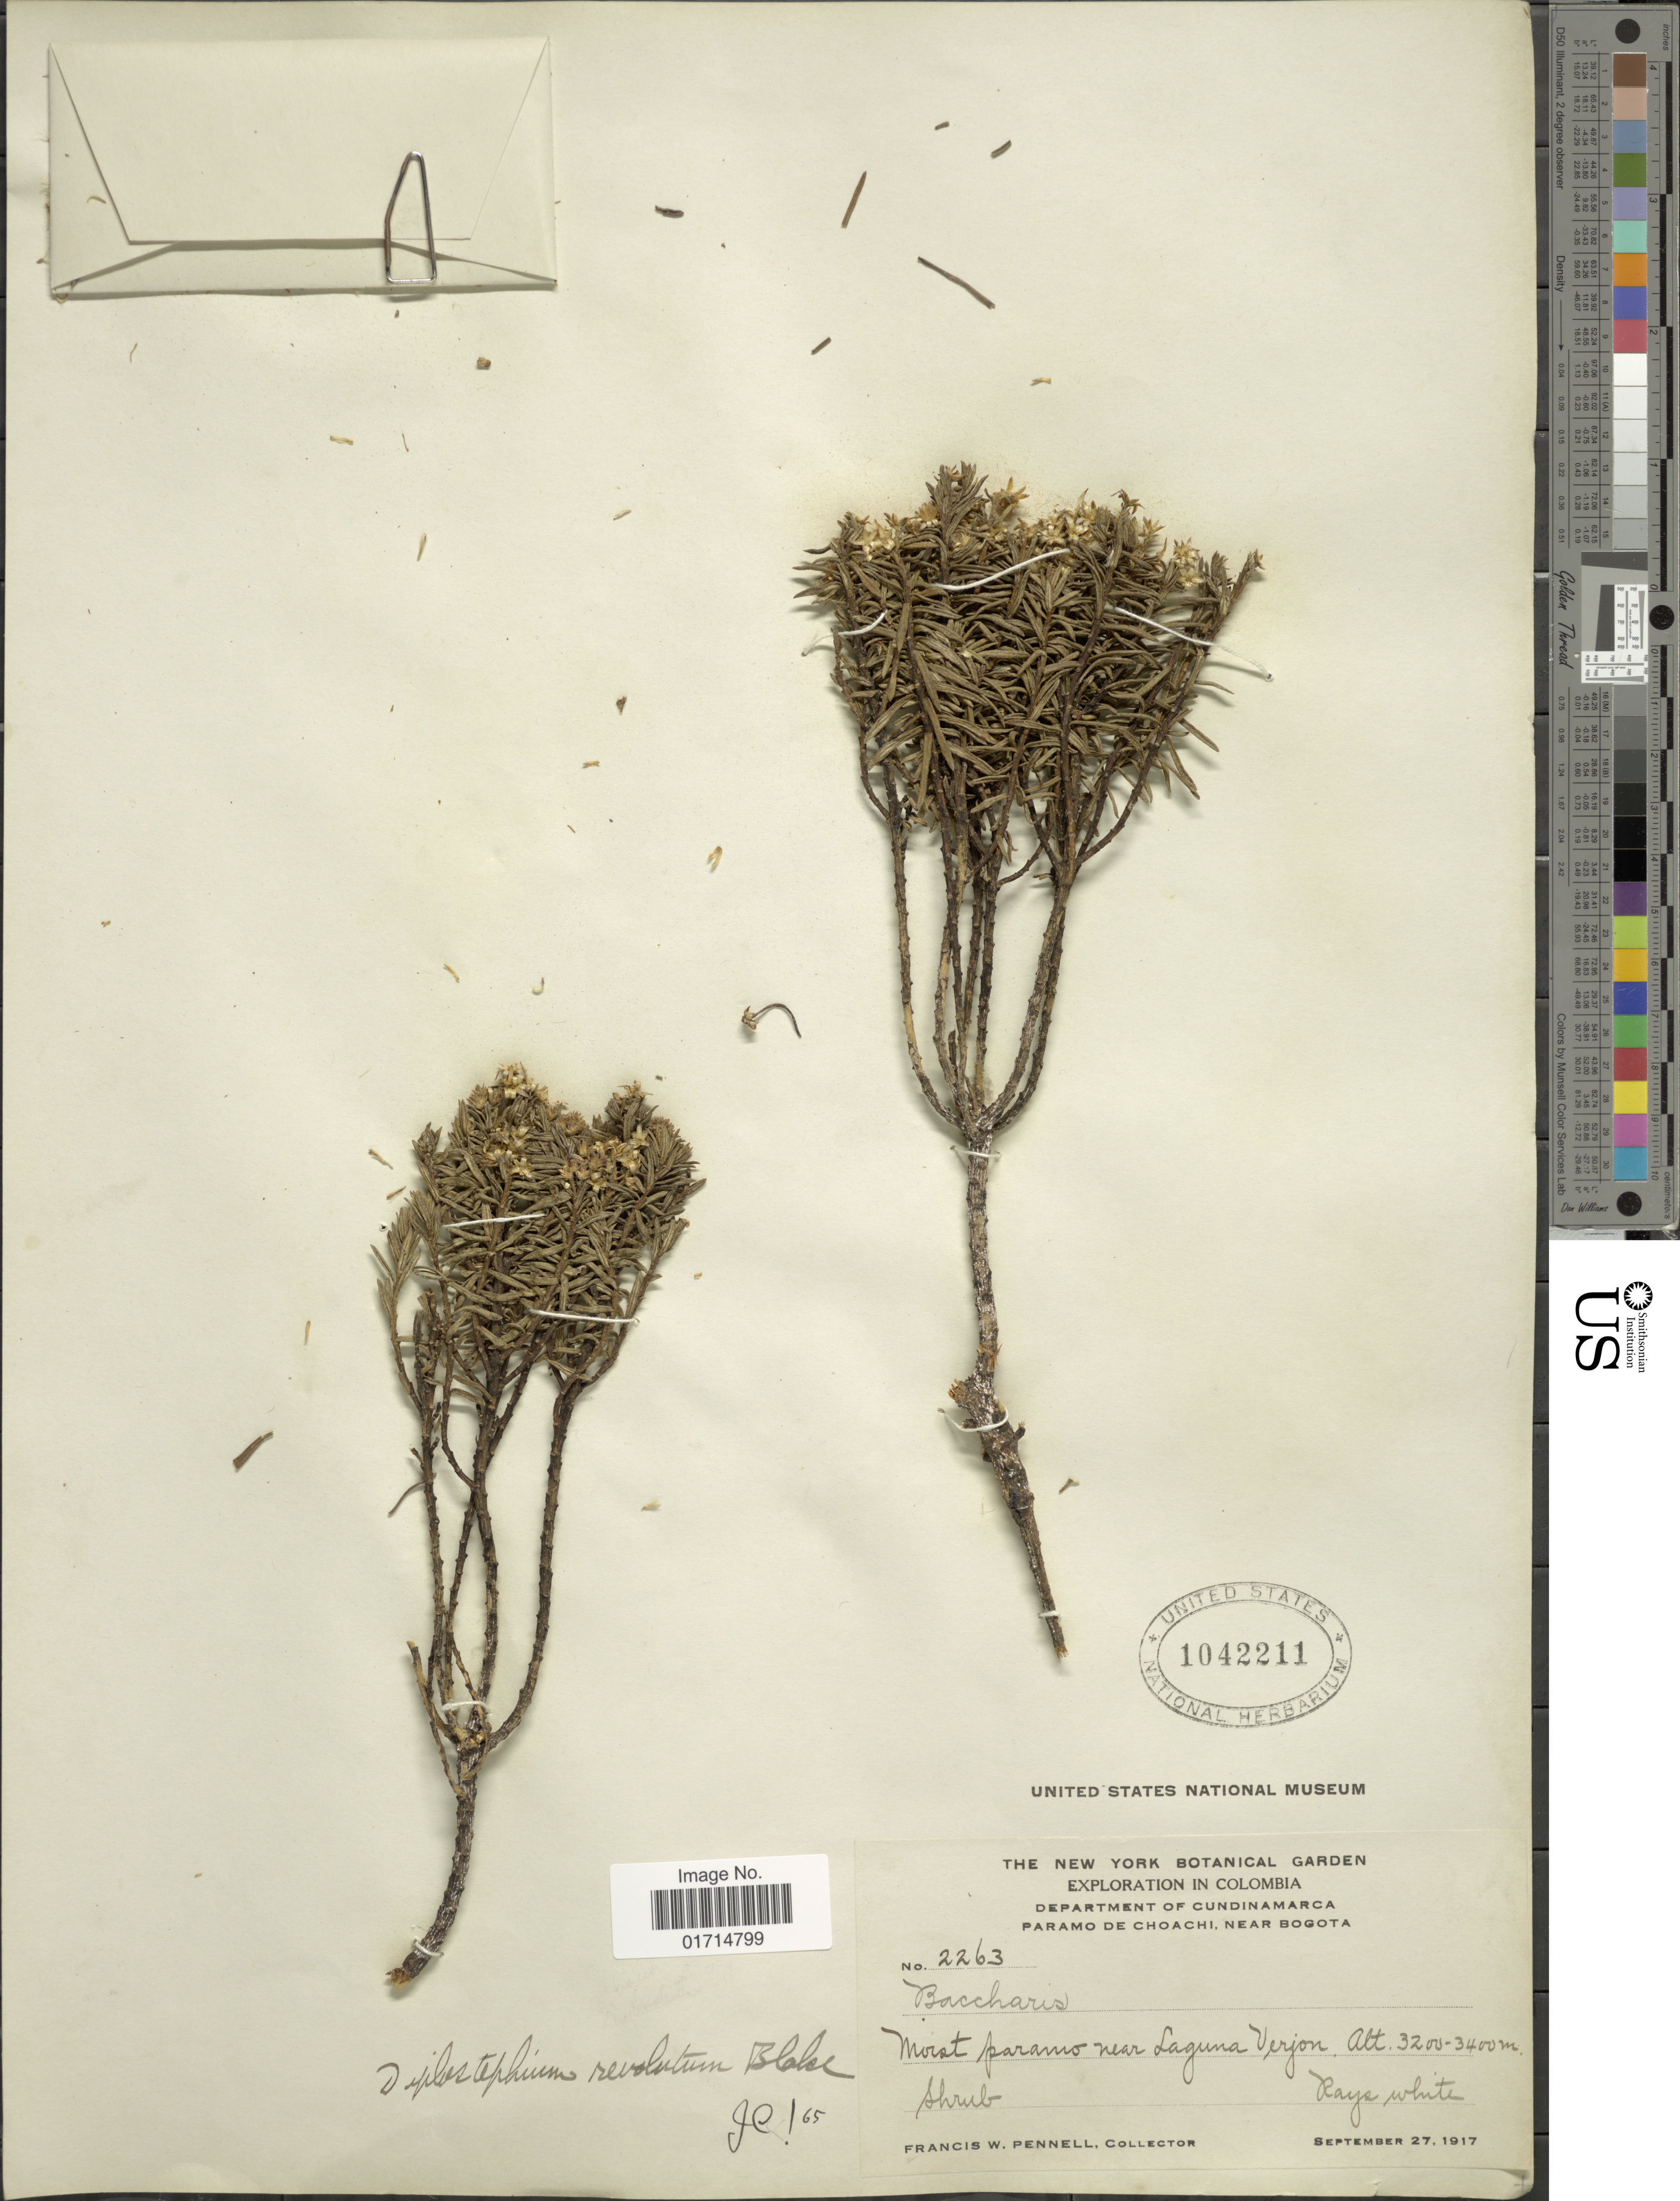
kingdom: Plantae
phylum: Tracheophyta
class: Magnoliopsida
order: Asterales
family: Asteraceae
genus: Diplostephium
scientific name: Diplostephium revolutum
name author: S.F. Blake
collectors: F. W. Pennell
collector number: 2263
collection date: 1917-09-27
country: Colombia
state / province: Cundinamarca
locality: Paramo de Choachi, near Bogota. Moist paramo near Laguna Verjon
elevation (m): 3200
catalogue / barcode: US 1042211